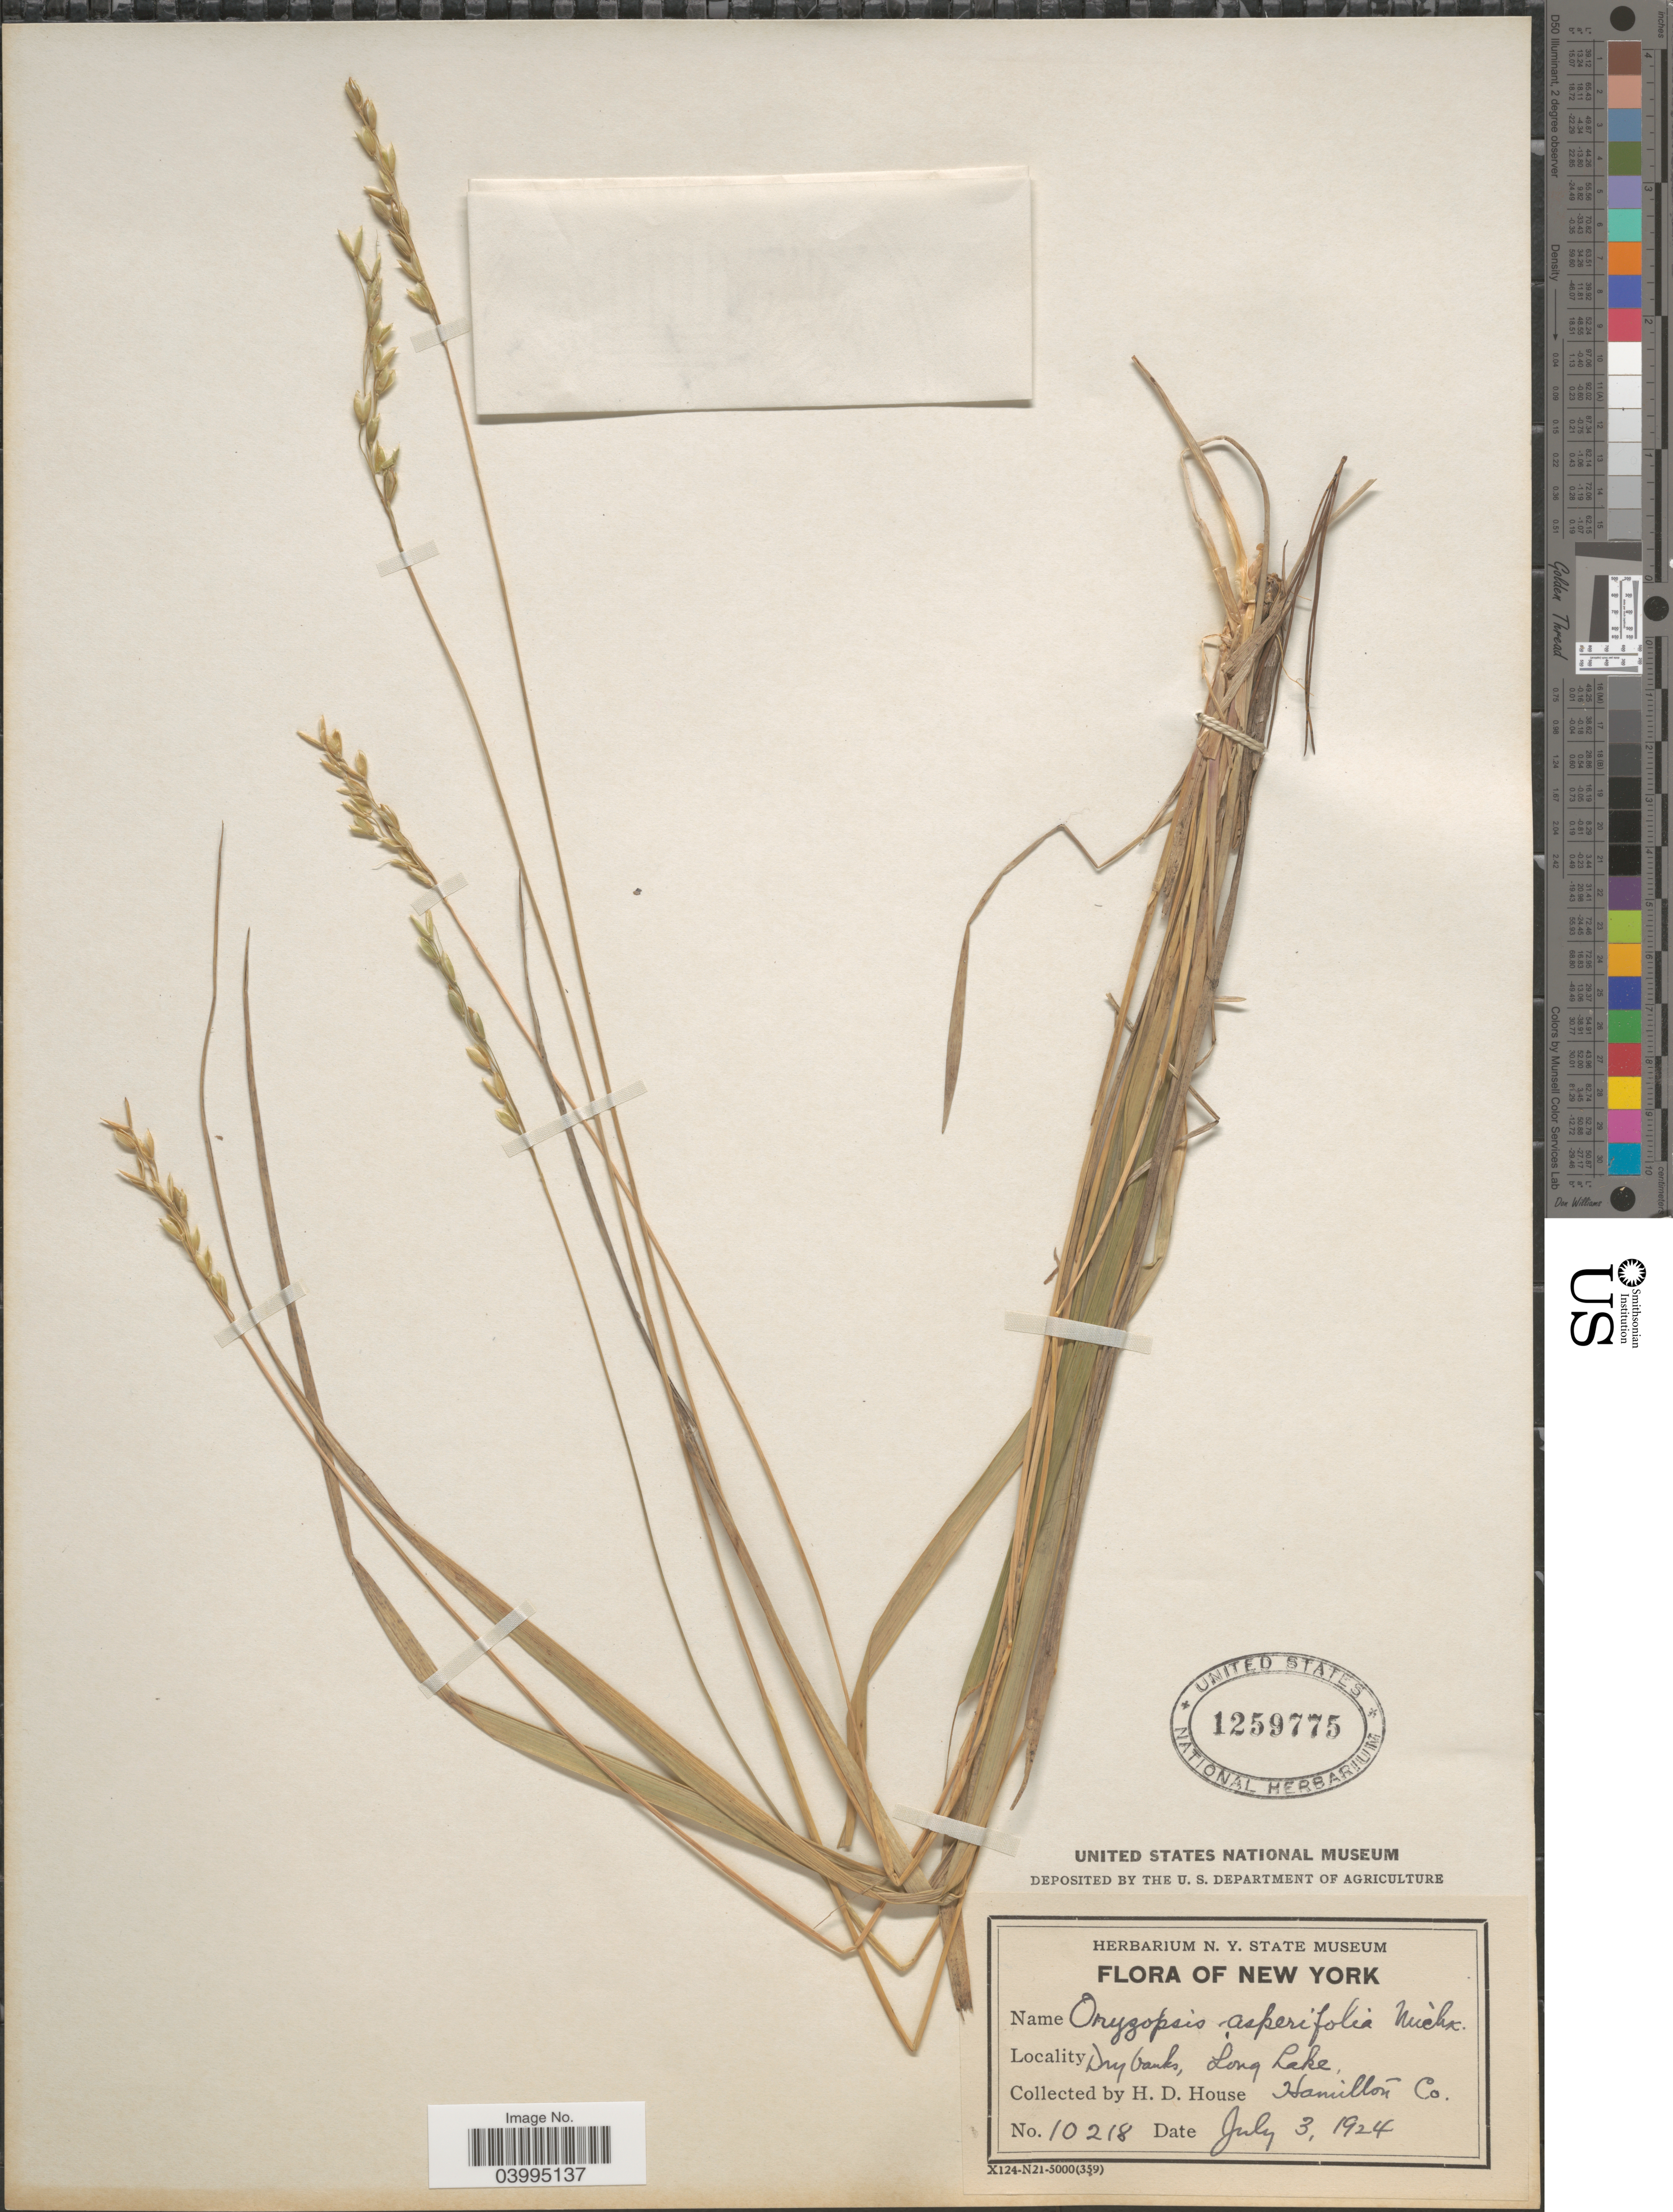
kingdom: Plantae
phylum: Tracheophyta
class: Liliopsida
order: Poales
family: Poaceae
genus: Oryzopsis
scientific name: Oryzopsis asperifolia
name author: Michx.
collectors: H. D. House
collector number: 10218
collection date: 1924-07-03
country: United States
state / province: New York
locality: Dry banks, Long Lake. Hamilton Co.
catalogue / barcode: US 1259775